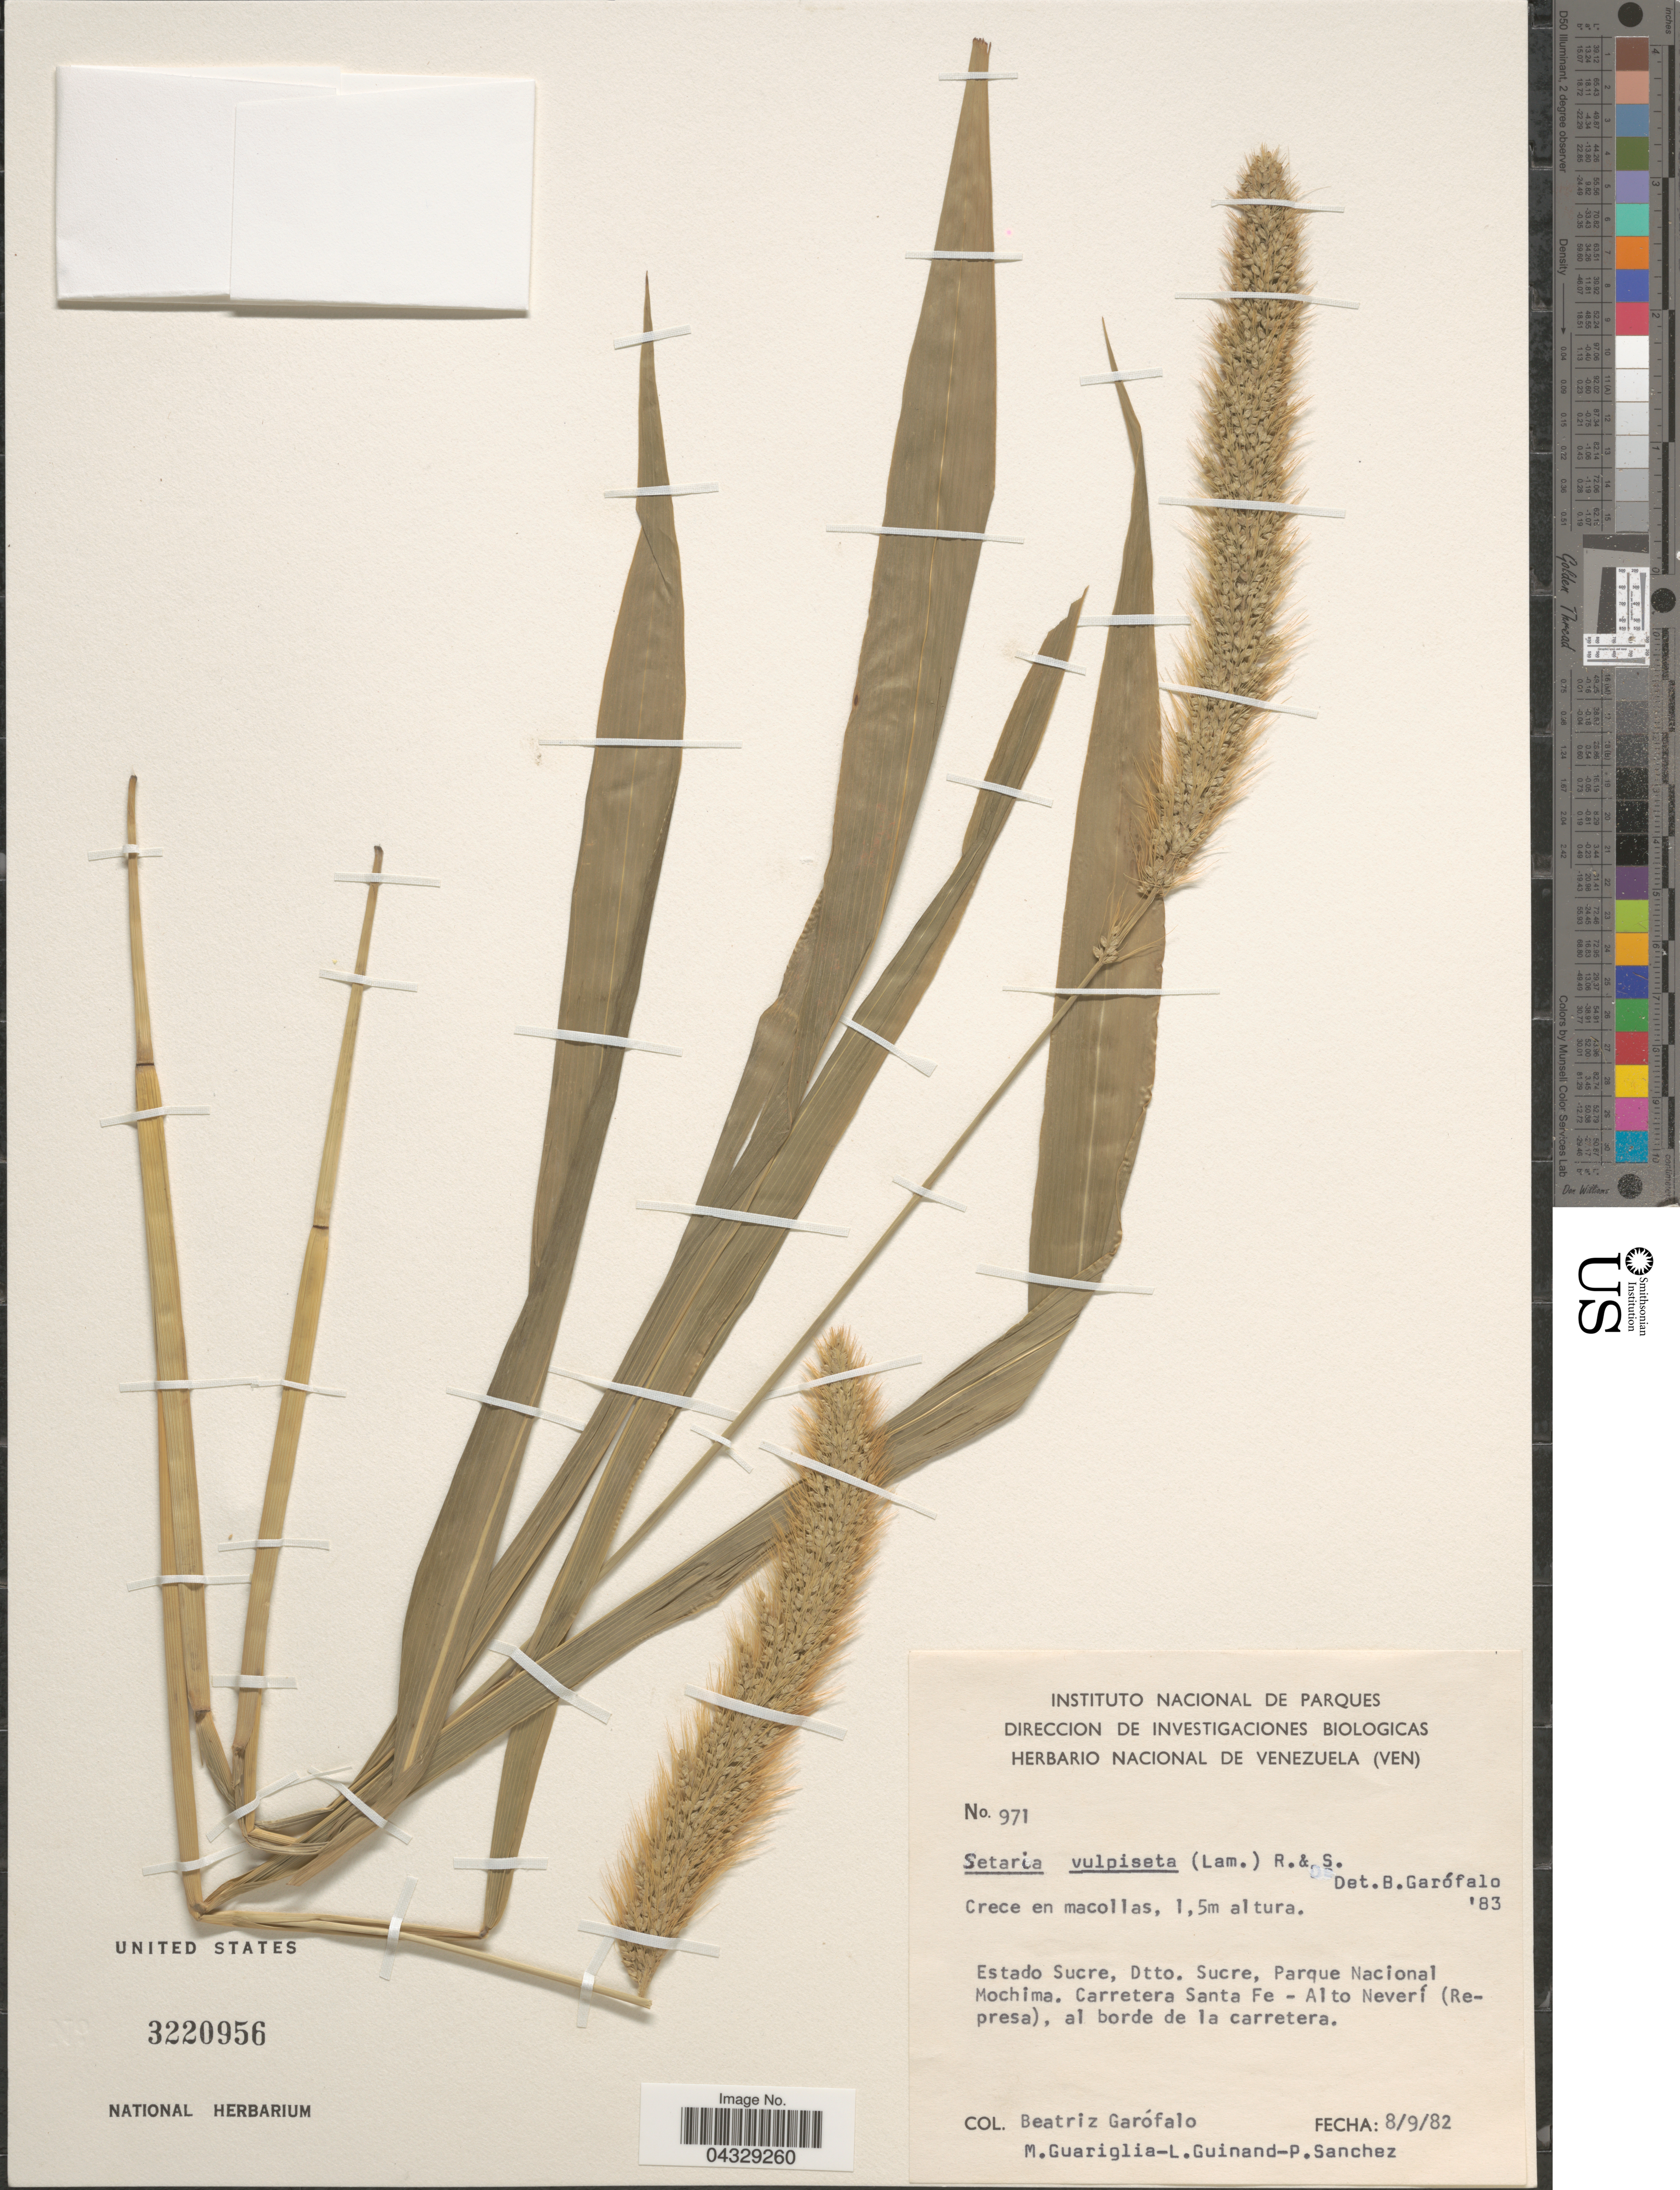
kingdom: Plantae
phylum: Tracheophyta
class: Liliopsida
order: Poales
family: Poaceae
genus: Setaria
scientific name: Setaria vulpiseta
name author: (Lam.) Roem. & Schult.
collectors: B. Garofalo, M. Guariglia, L. Guinand & P. Sanchez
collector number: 971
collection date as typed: Transcribed d/m/y: 8/9/82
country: Venezuela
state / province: Sucre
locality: Estado Sucre, Dtto. Sucre, Parque Nacional Mochima. Carretera Santa Fe - Alto Neverí (Represa), al borde de la carretera.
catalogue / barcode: US 3220956